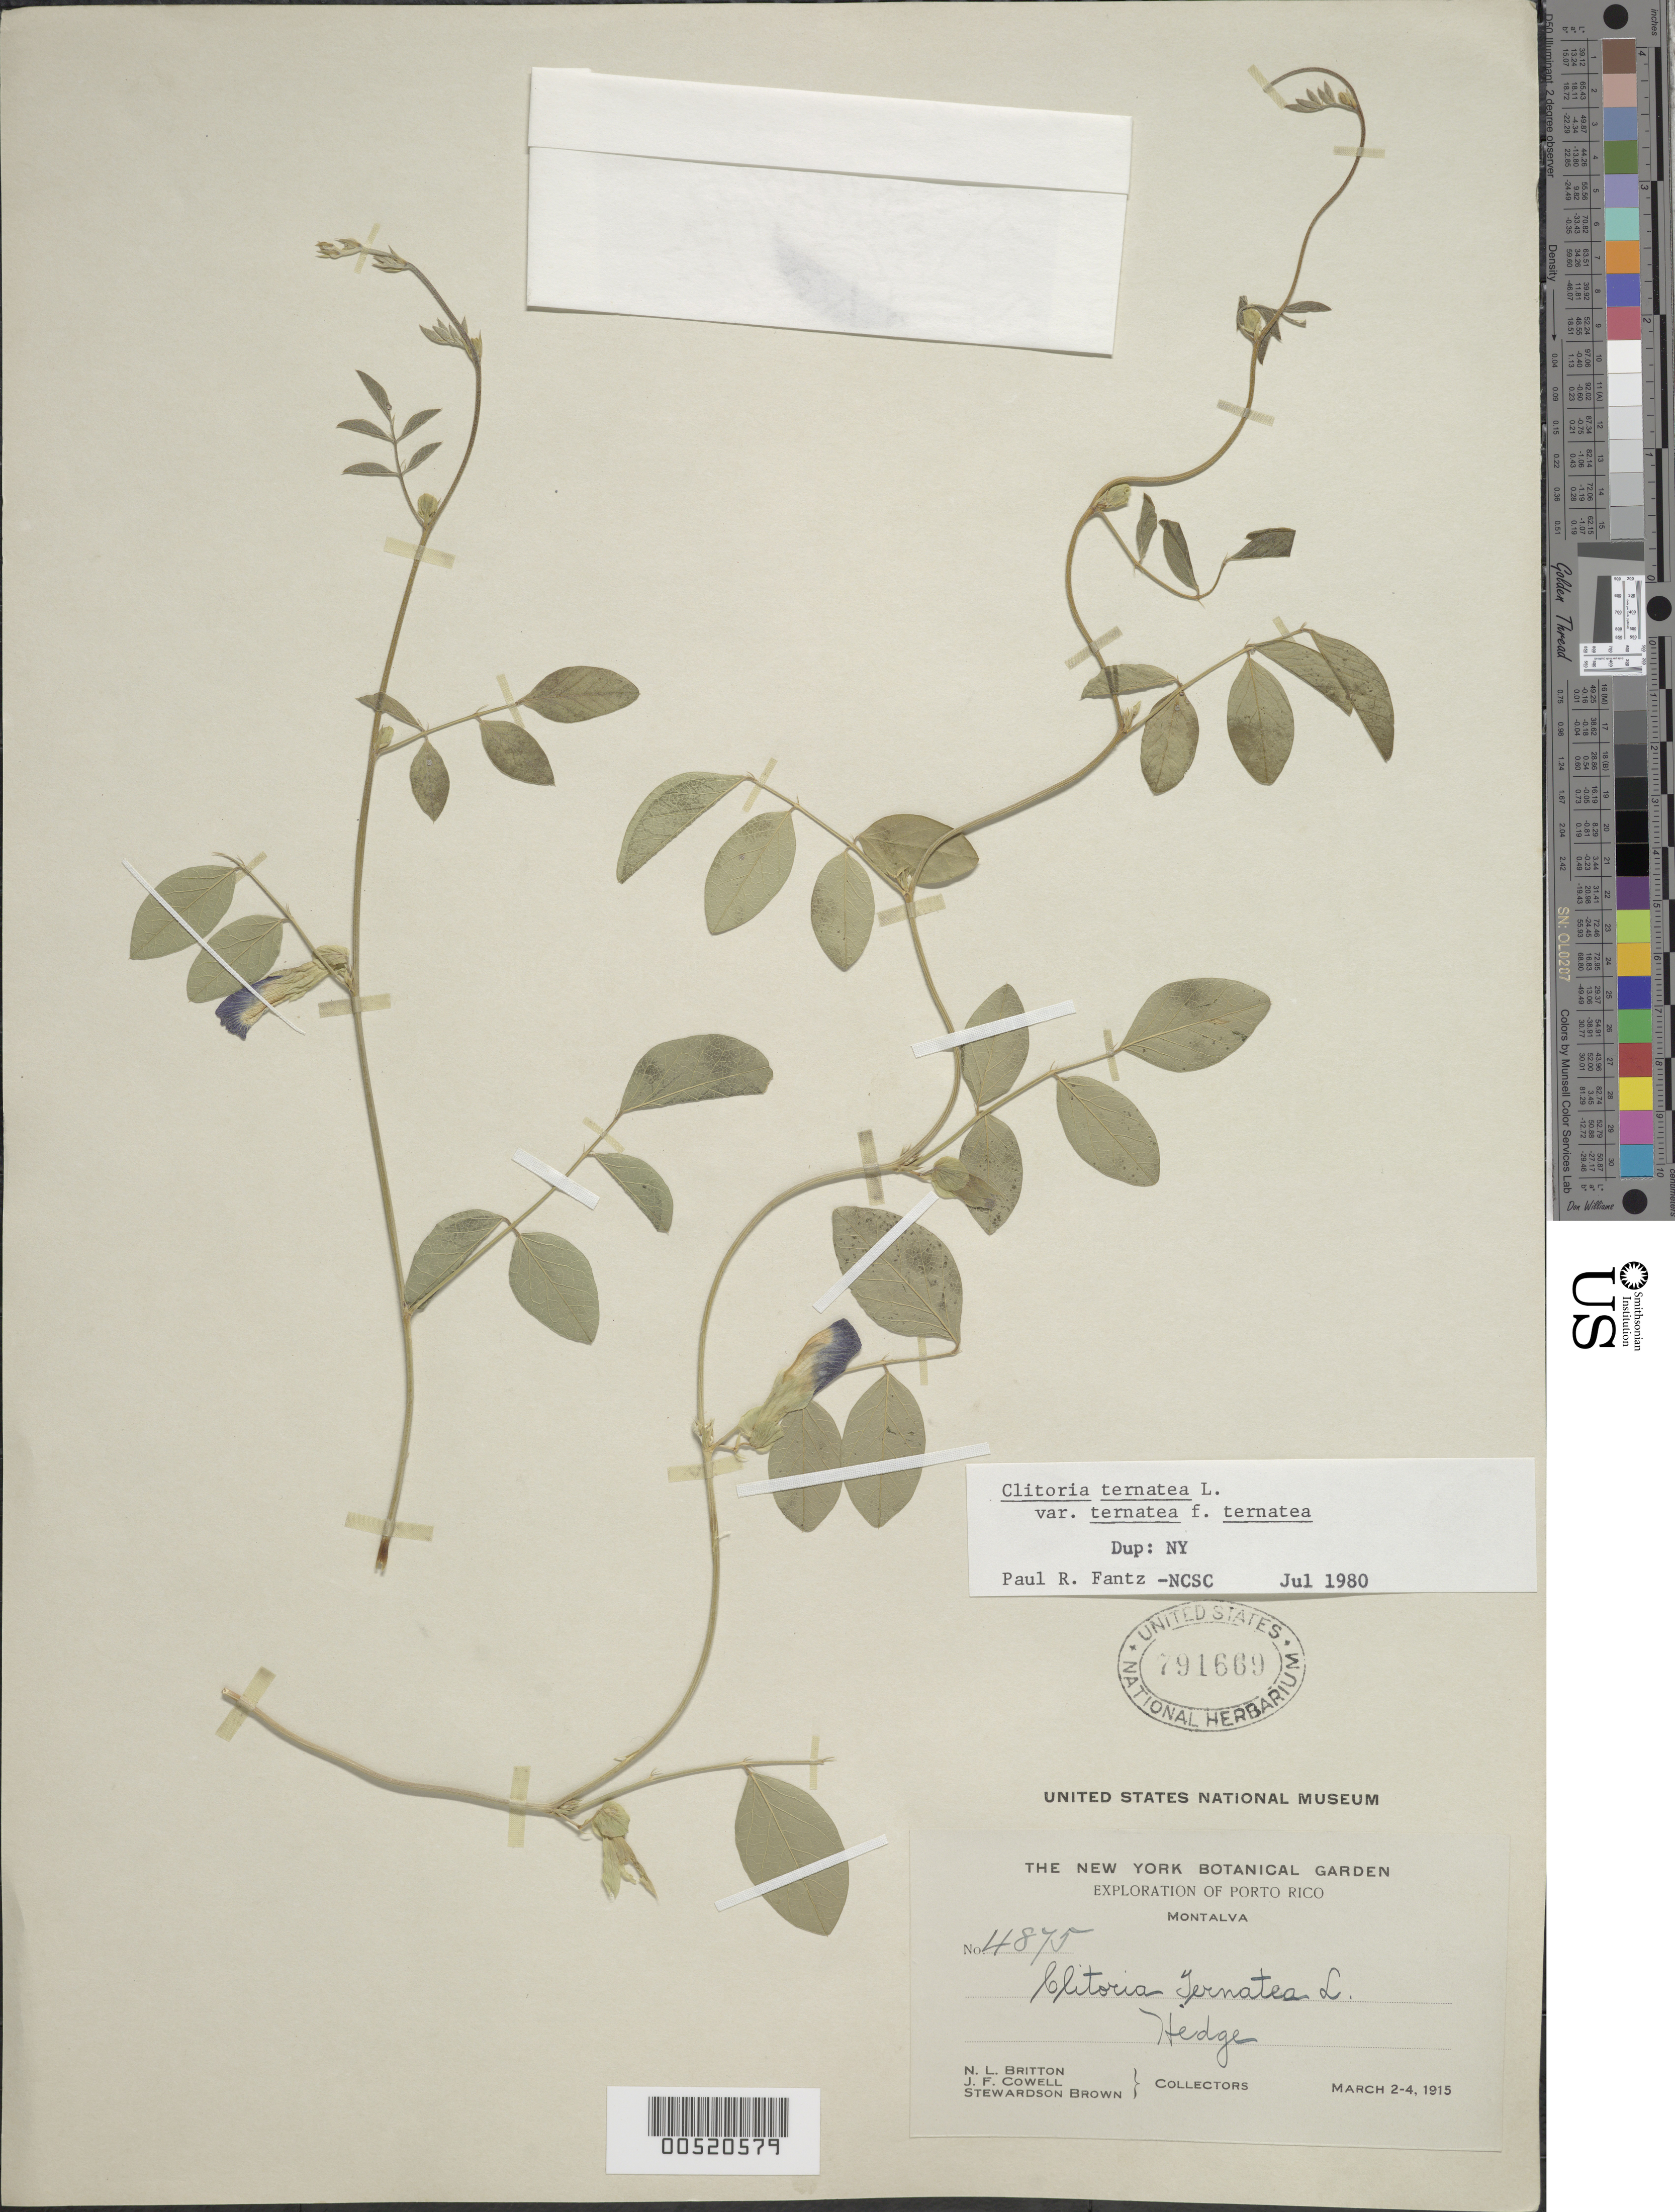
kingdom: Plantae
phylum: Tracheophyta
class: Magnoliopsida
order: Fabales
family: Fabaceae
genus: Clitoria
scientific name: Clitoria ternatea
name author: L.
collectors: Britton, --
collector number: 4875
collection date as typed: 02 Mar 1915 to 04 Mar 1915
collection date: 1915-03-02/1915-03-04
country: Puerto Rico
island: Greater Antilles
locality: Montalva. Hedge.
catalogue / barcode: US 791669